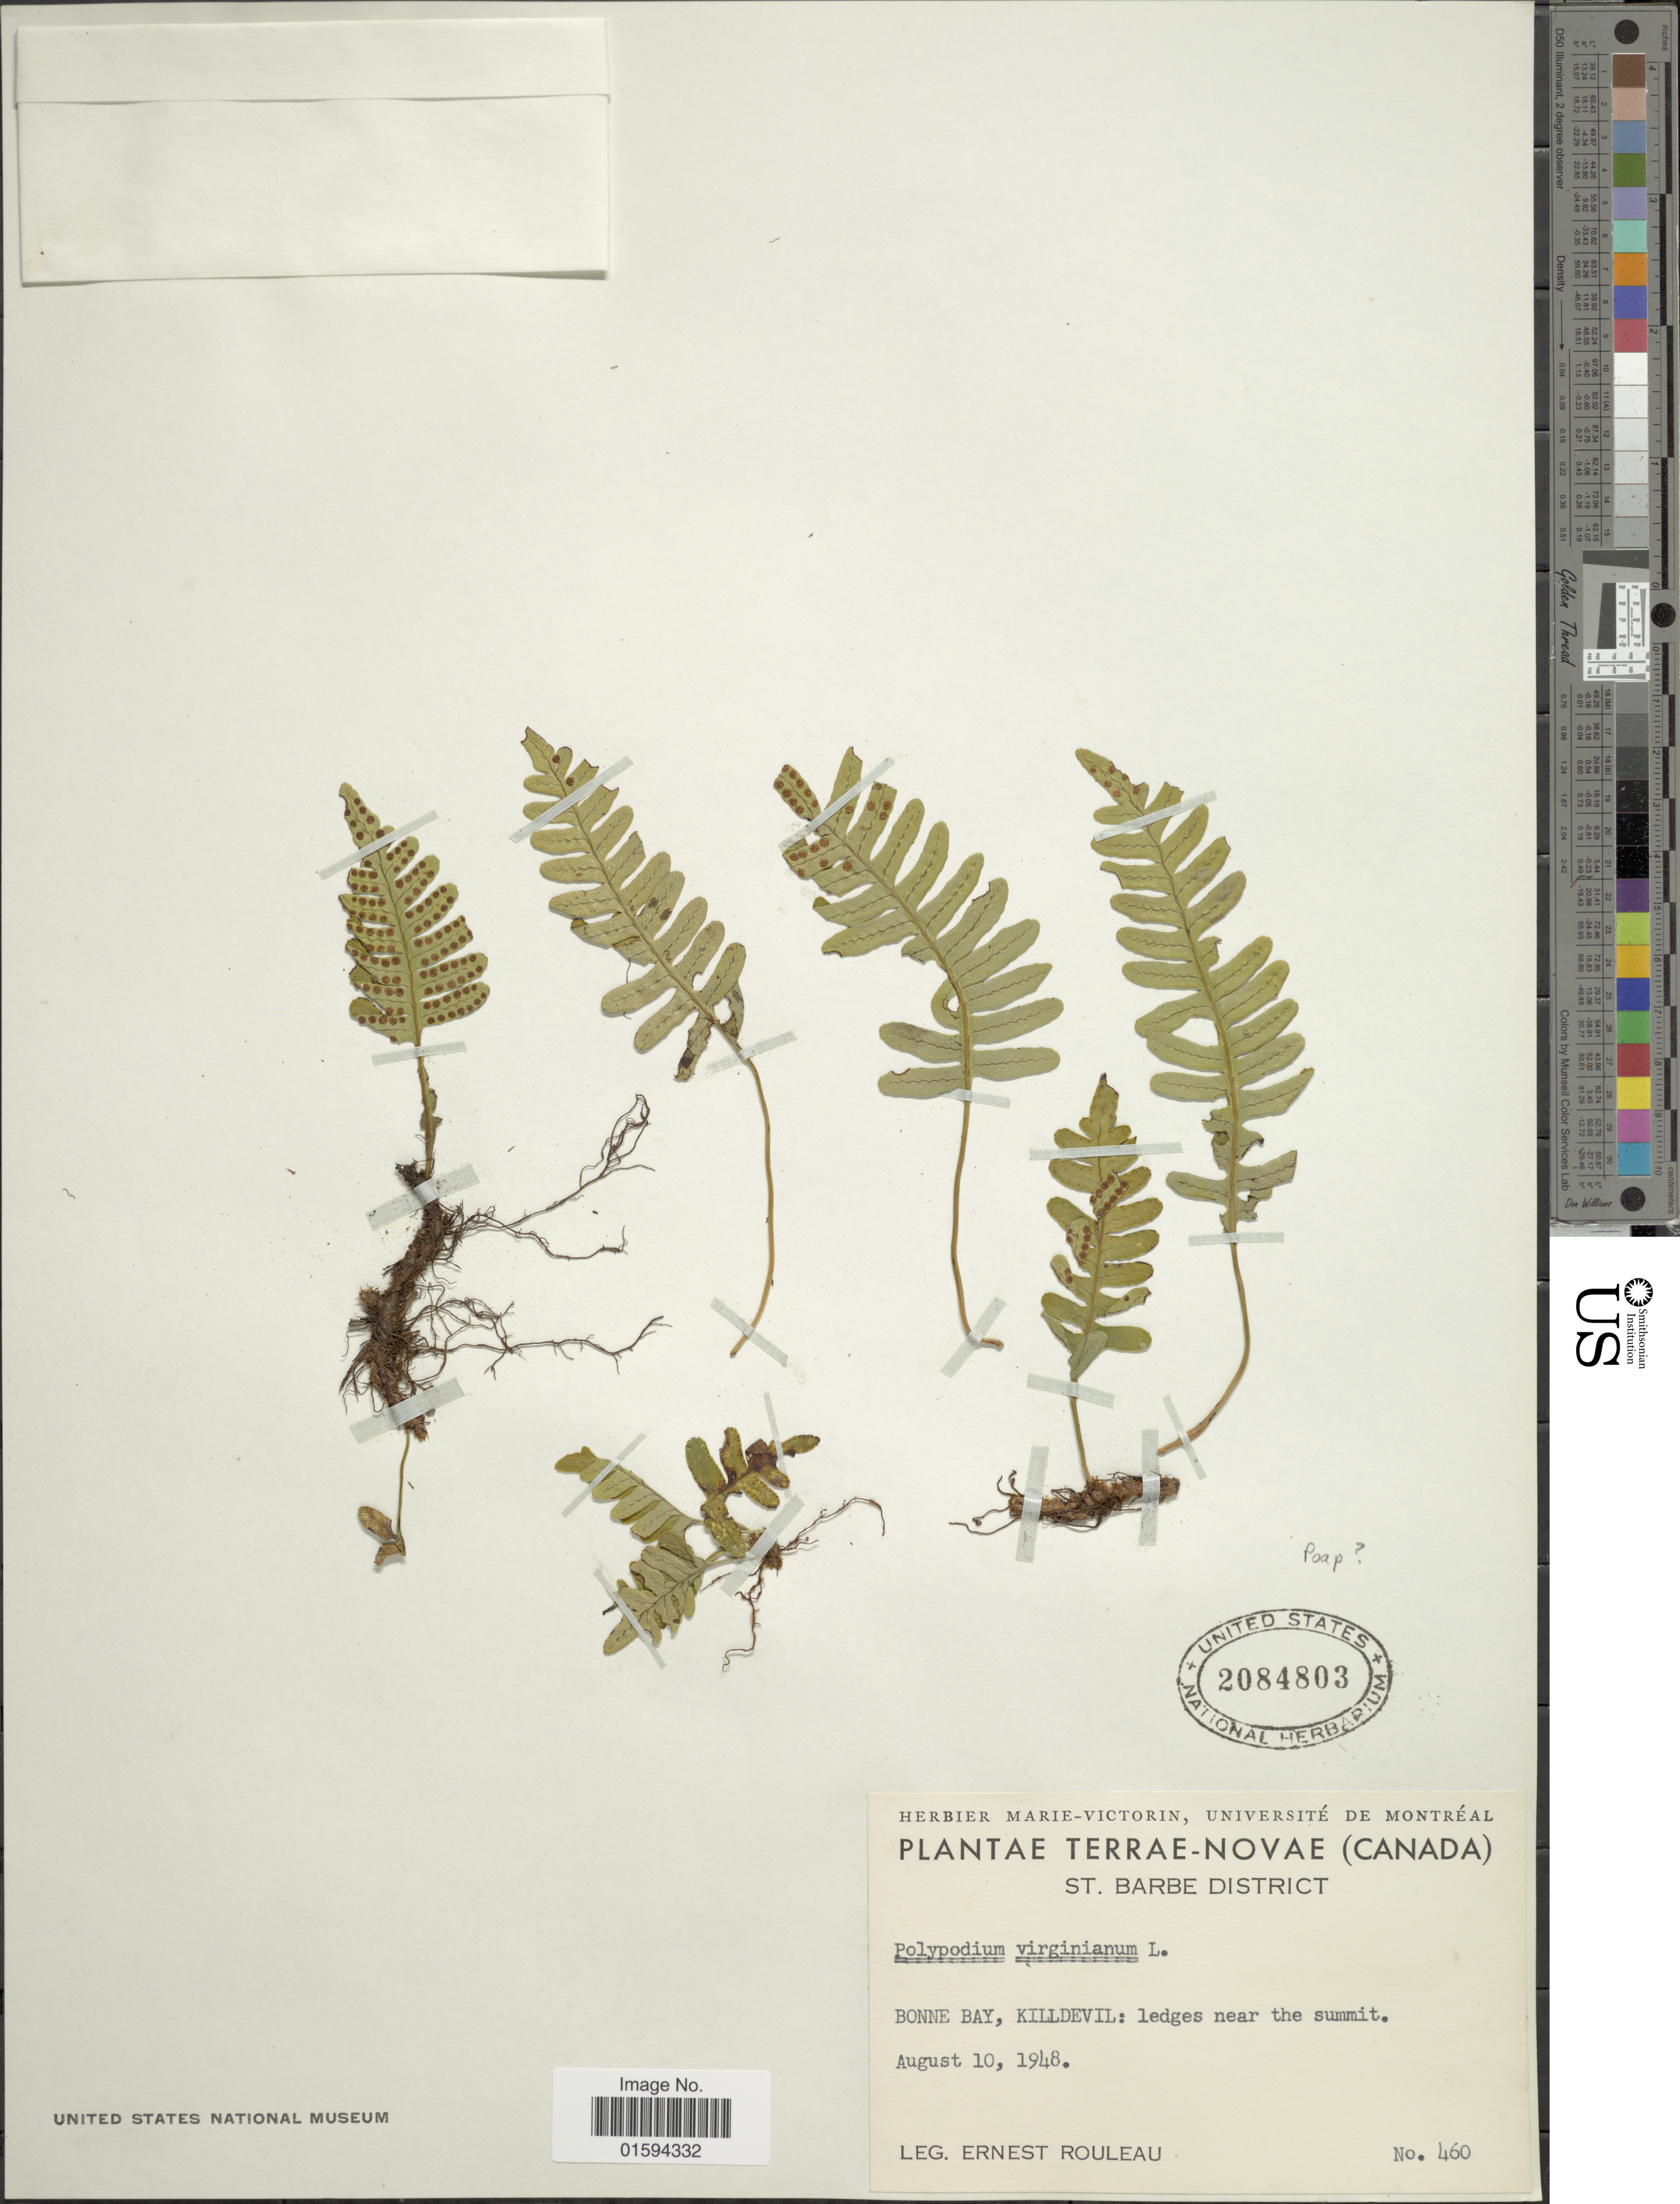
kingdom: Plantae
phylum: Tracheophyta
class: Polypodiopsida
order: Polypodiales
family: Polypodiaceae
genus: Polypodium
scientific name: Polypodium appalachianum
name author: Haufler & Windham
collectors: J. Rouleau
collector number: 460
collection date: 1948-08-10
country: Canada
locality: Plantae Terrae-Novae, St. Barbe District, Bonne Bay, Killdevil.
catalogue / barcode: US 2084803